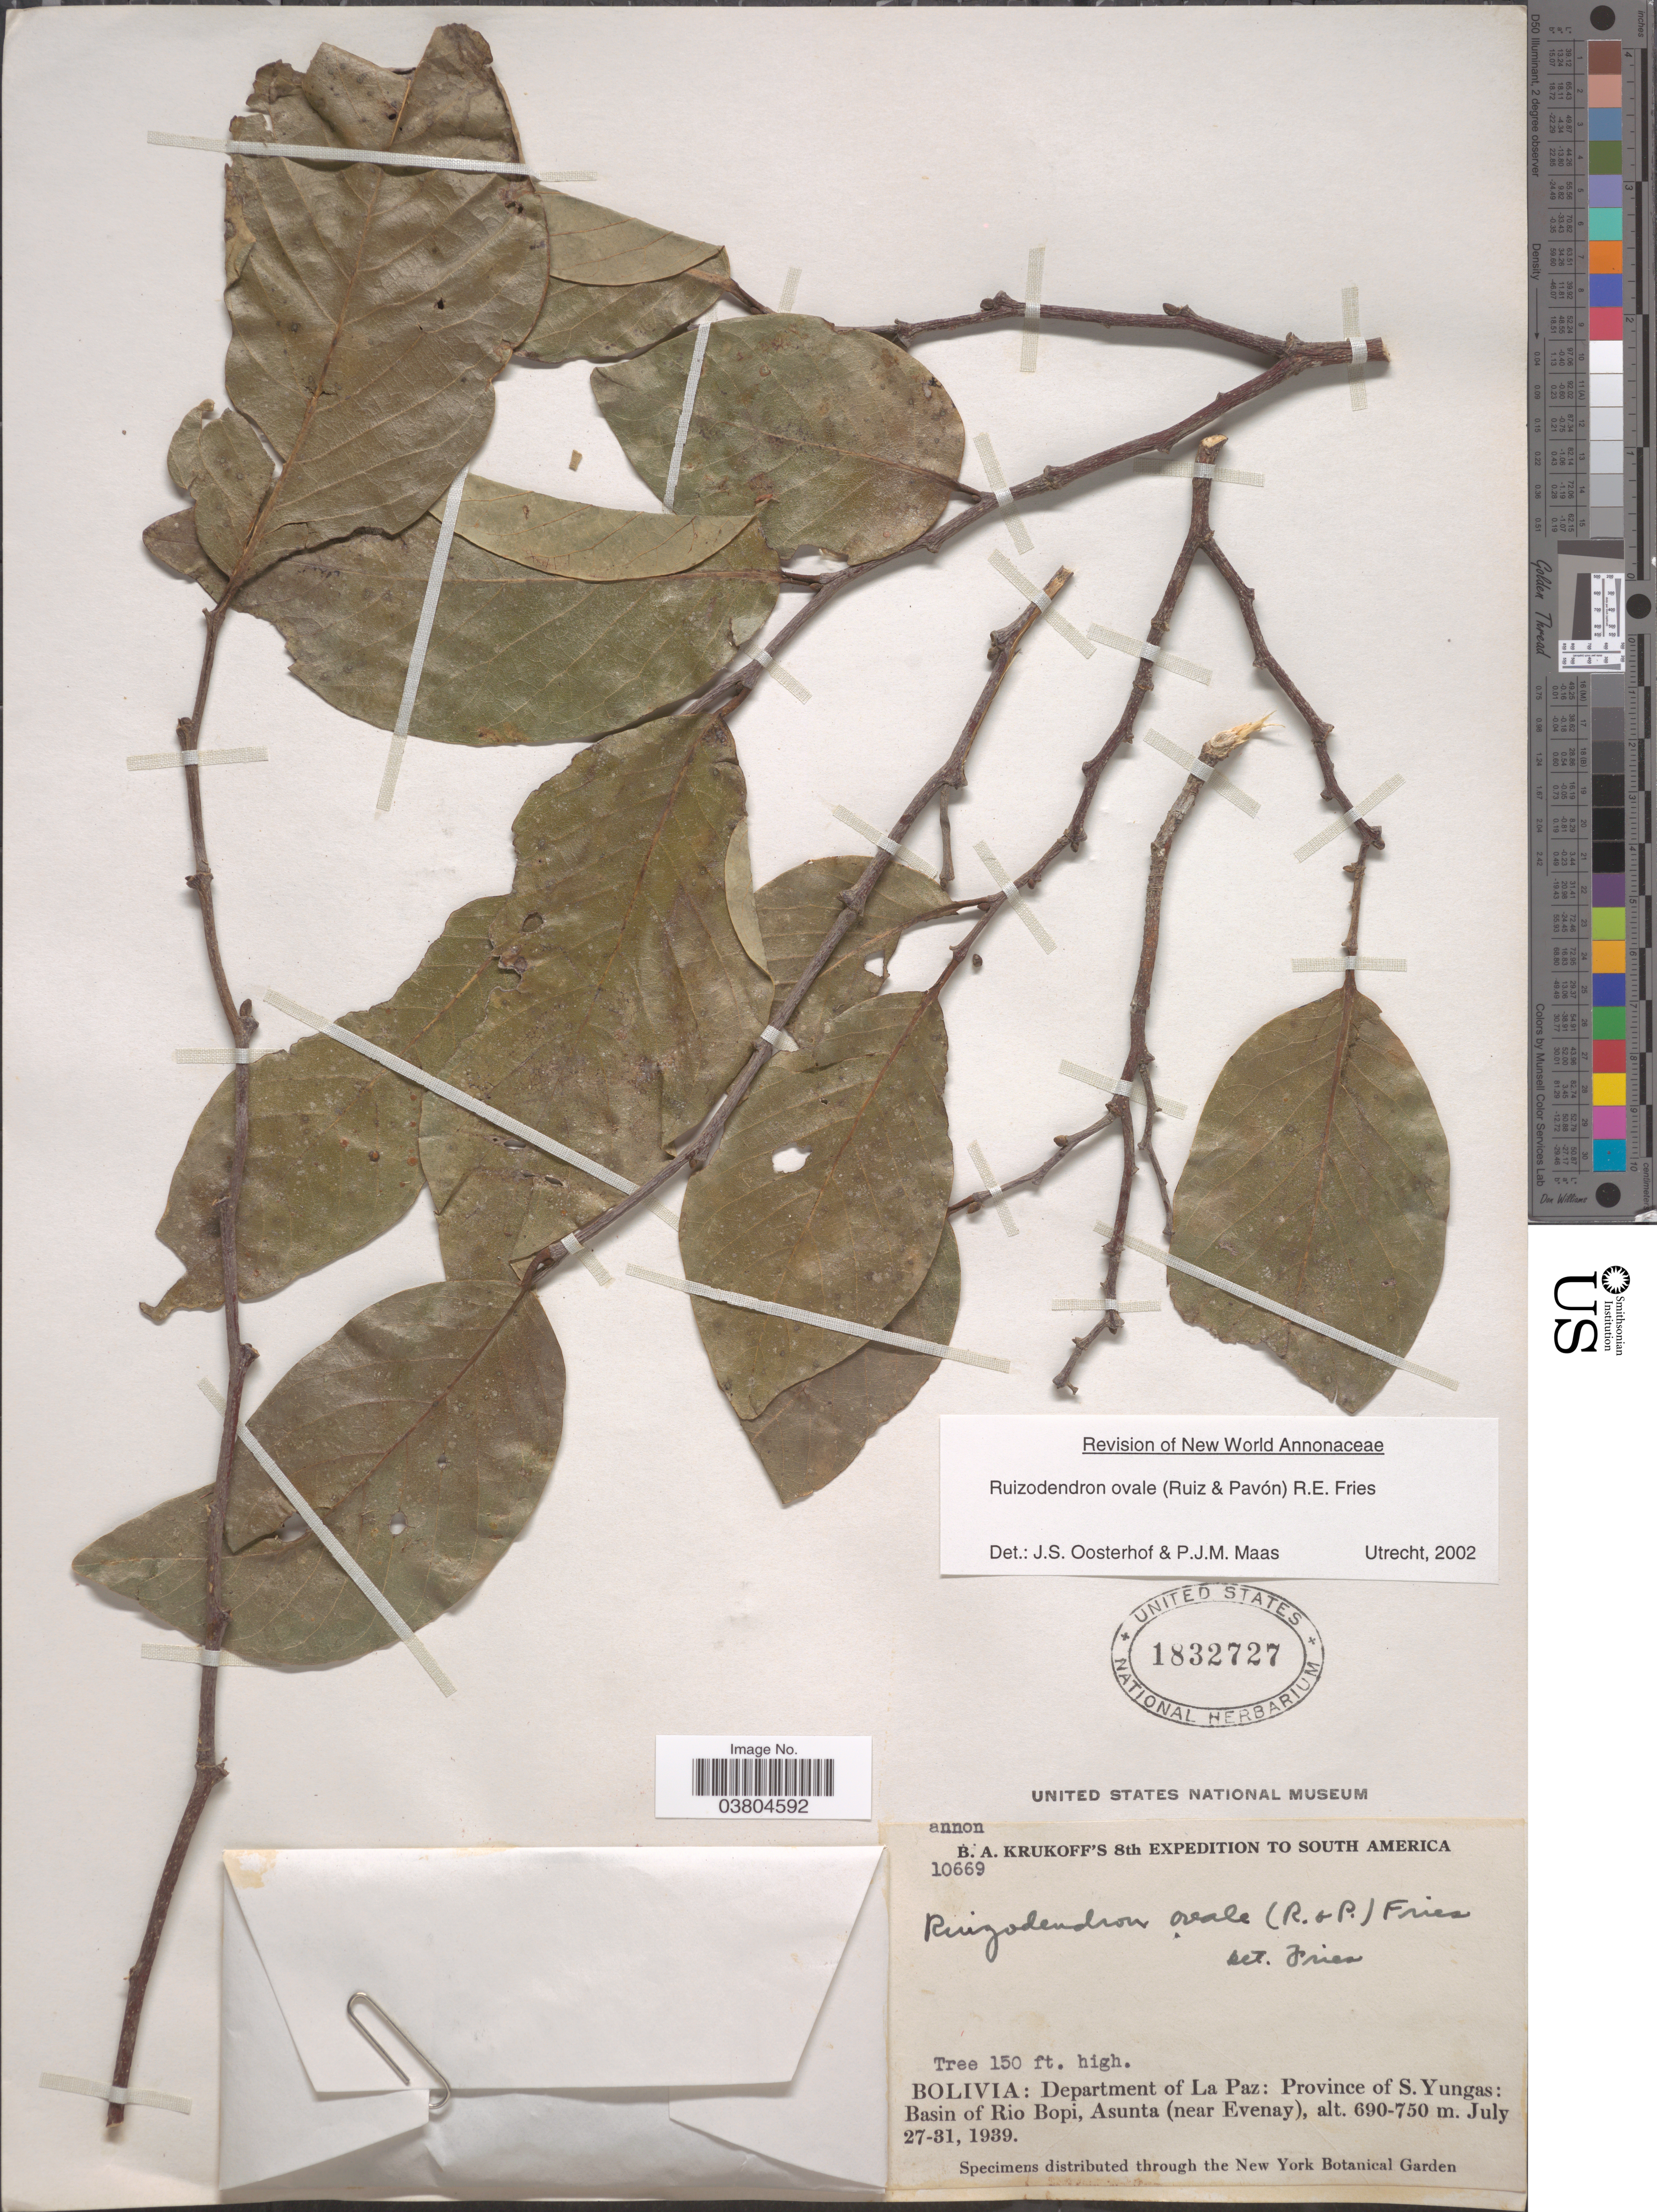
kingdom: Plantae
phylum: Tracheophyta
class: Magnoliopsida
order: Magnoliales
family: Annonaceae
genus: Ruizodendron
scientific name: Ruizodendron ovale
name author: (Ruiz & Pav.) R.E. Fr.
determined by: Oosterhof, J. S.; Maas, P. J.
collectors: B. A. Krukoff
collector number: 10669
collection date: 1939-07-27/1939-07-31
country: Bolivia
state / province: La Paz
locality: Department of La Paz: Province of S. Yungas: Basin of Rio Bopi, Asunta (near Evenay).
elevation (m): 690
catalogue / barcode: US 1832727